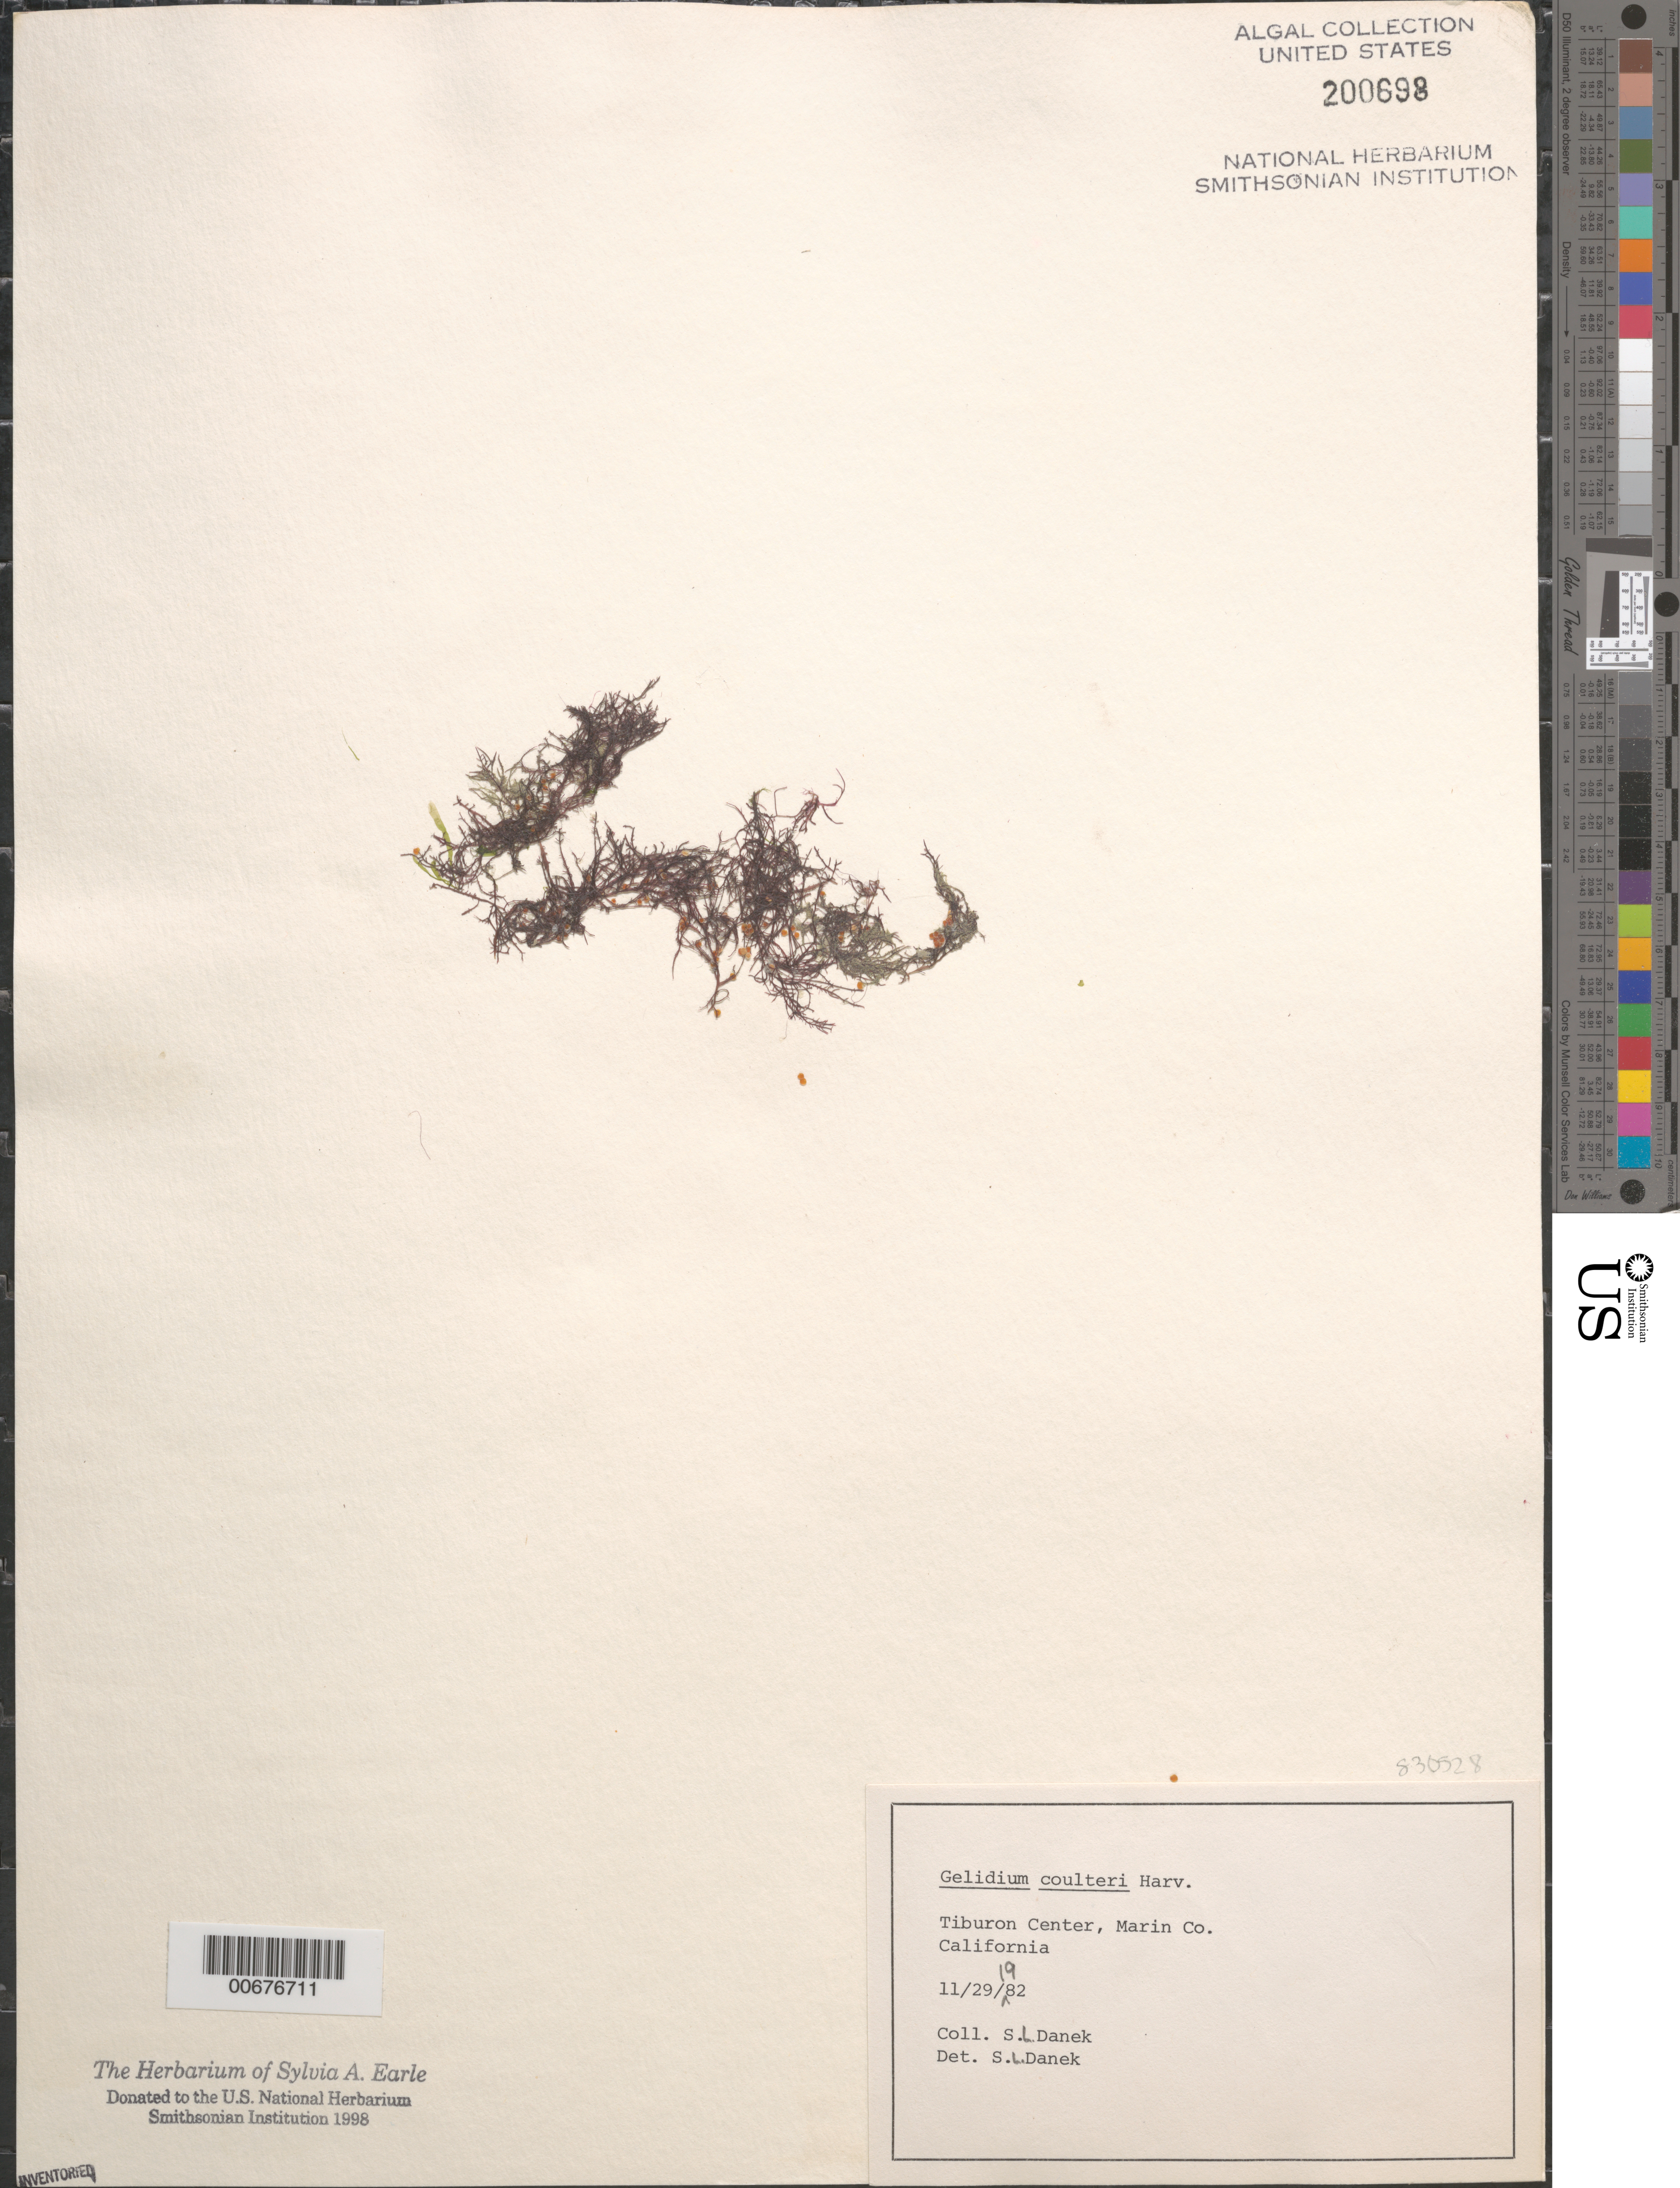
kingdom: Plantae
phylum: Rhodophyta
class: Florideophyceae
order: Gelidiales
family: Gelidiaceae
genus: Gelidium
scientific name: Gelidium coulteri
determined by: Danek, S. L.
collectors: S. Danek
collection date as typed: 29 Nov 1982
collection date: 1982-11-29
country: United States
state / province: California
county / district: Marin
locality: Tiburon Center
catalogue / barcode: US 200698